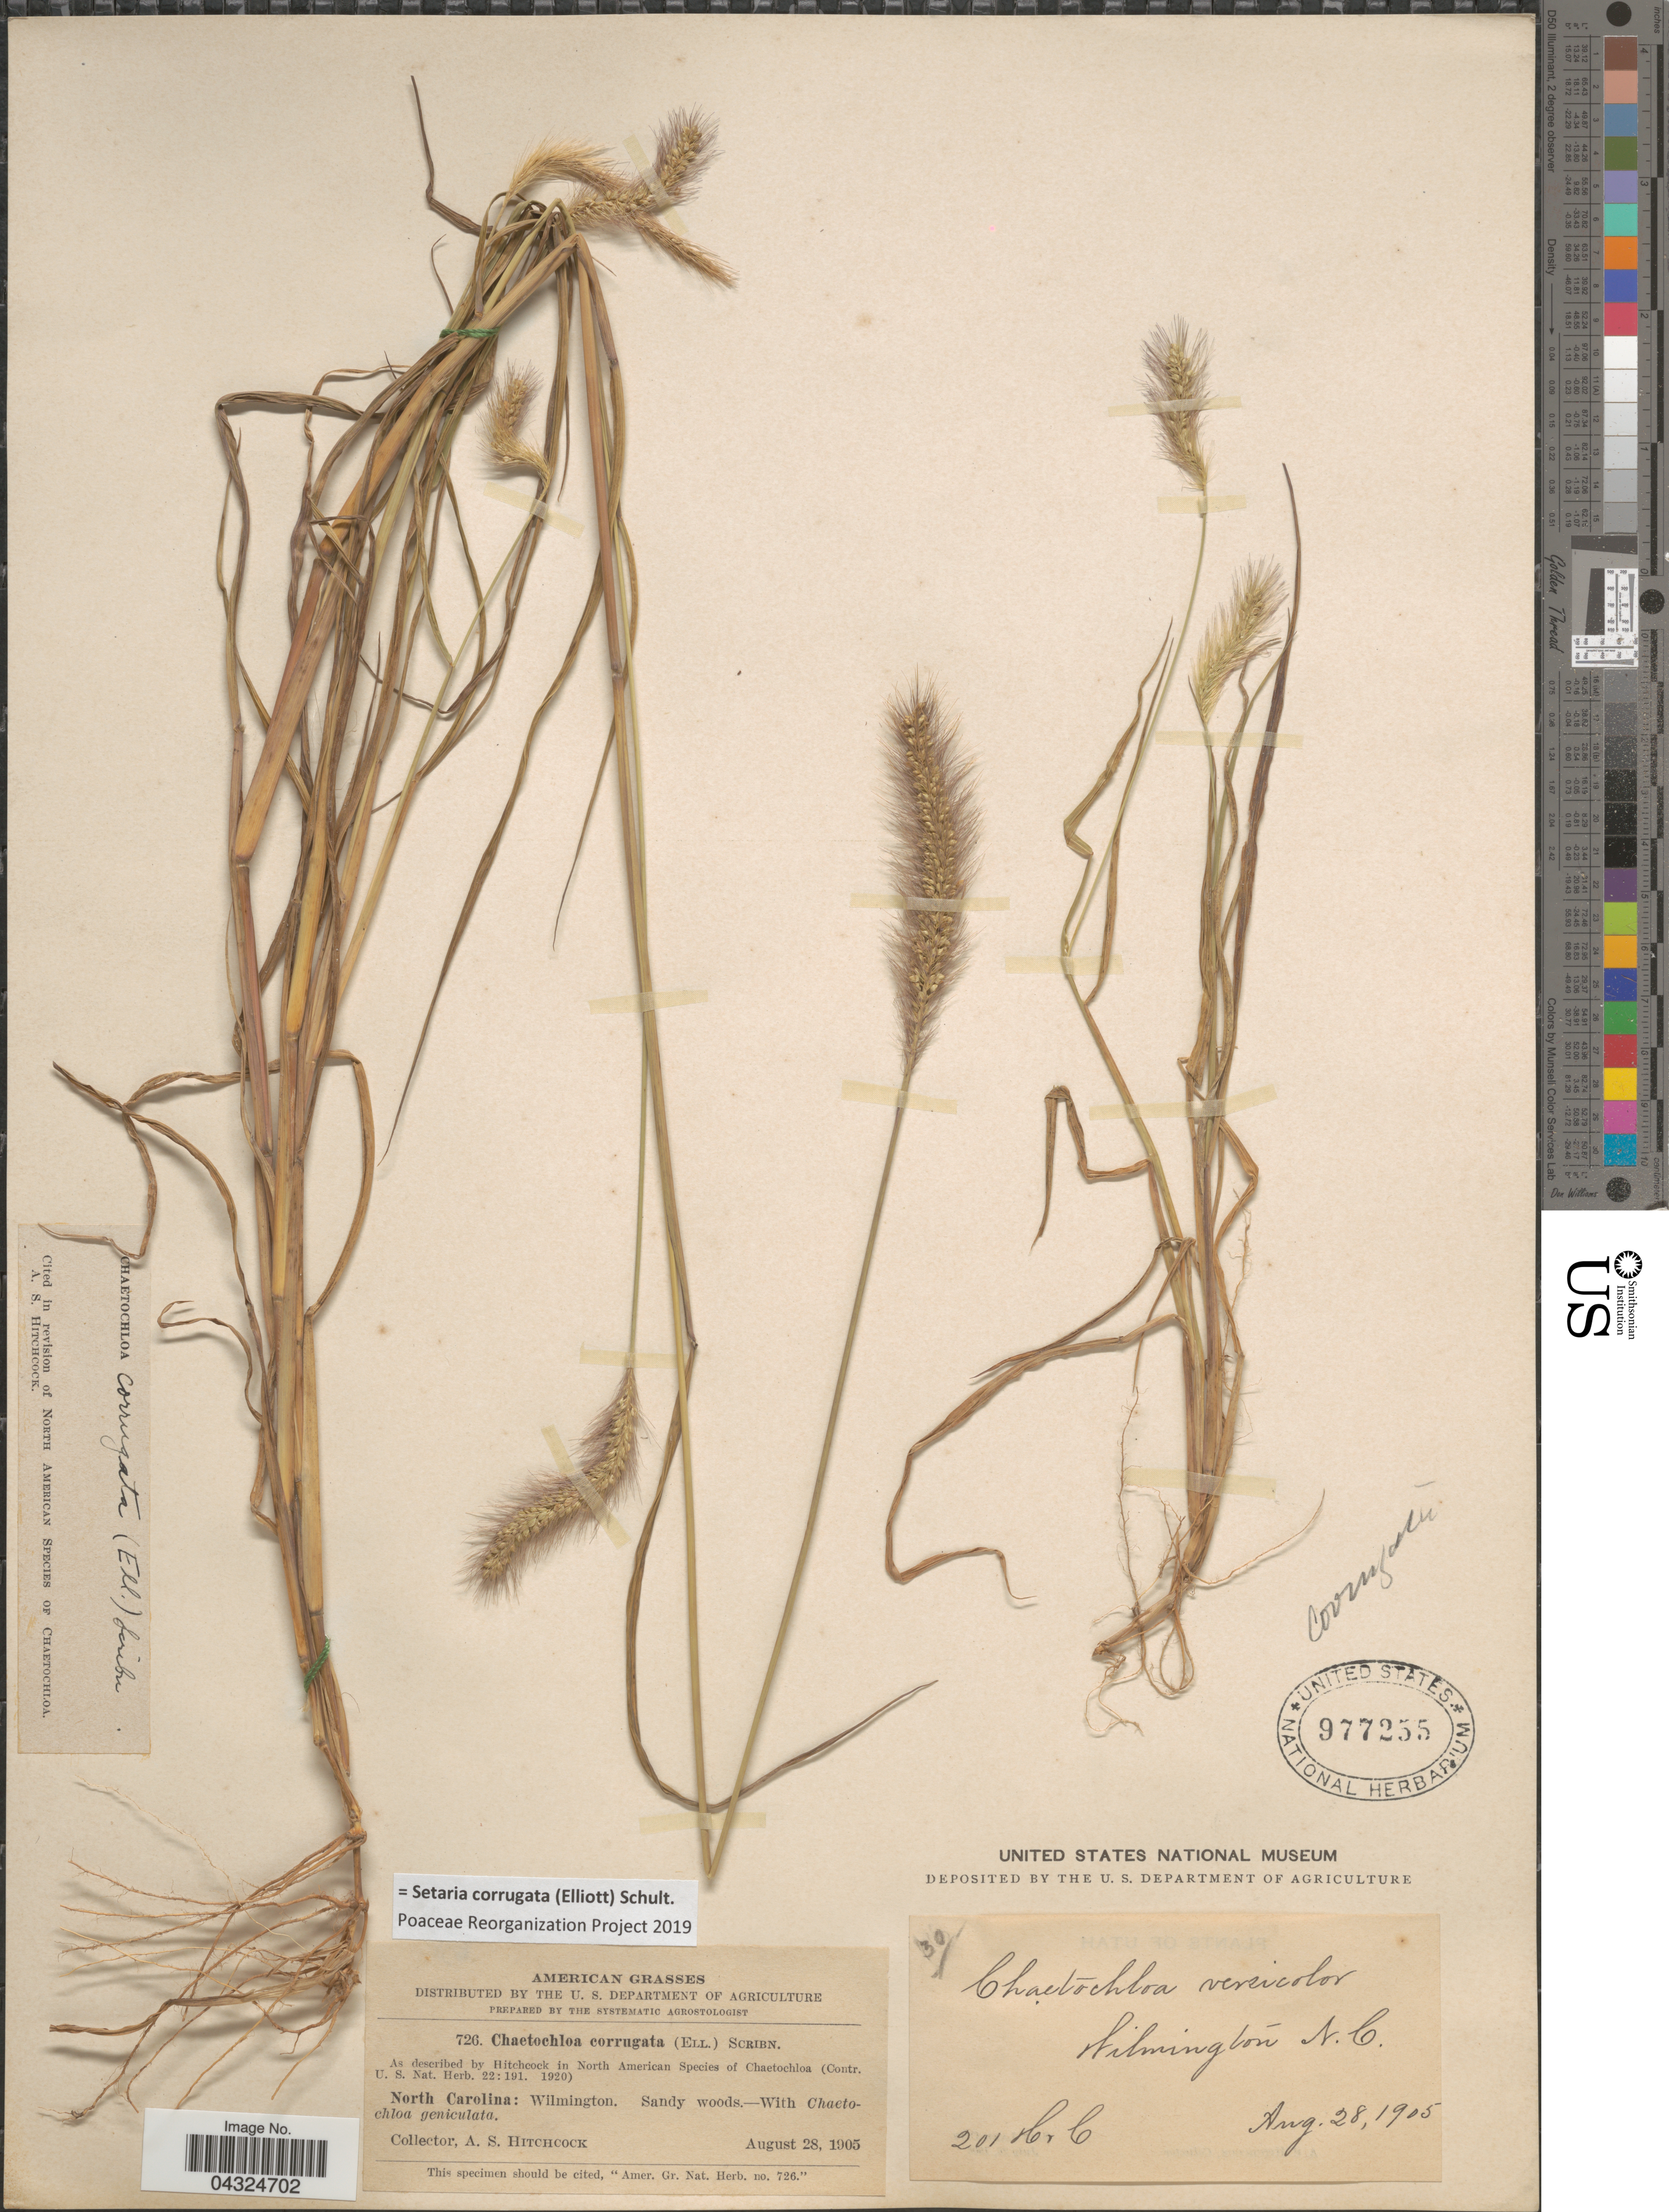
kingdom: Plantae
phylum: Tracheophyta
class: Liliopsida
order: Poales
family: Poaceae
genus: Setaria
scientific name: Setaria corrugata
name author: (Elliott) Schult.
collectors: A. S. Hitchcock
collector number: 726/201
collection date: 1905-08-28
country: United States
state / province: North Carolina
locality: Wilmington. Sandy woods.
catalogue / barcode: US 977255